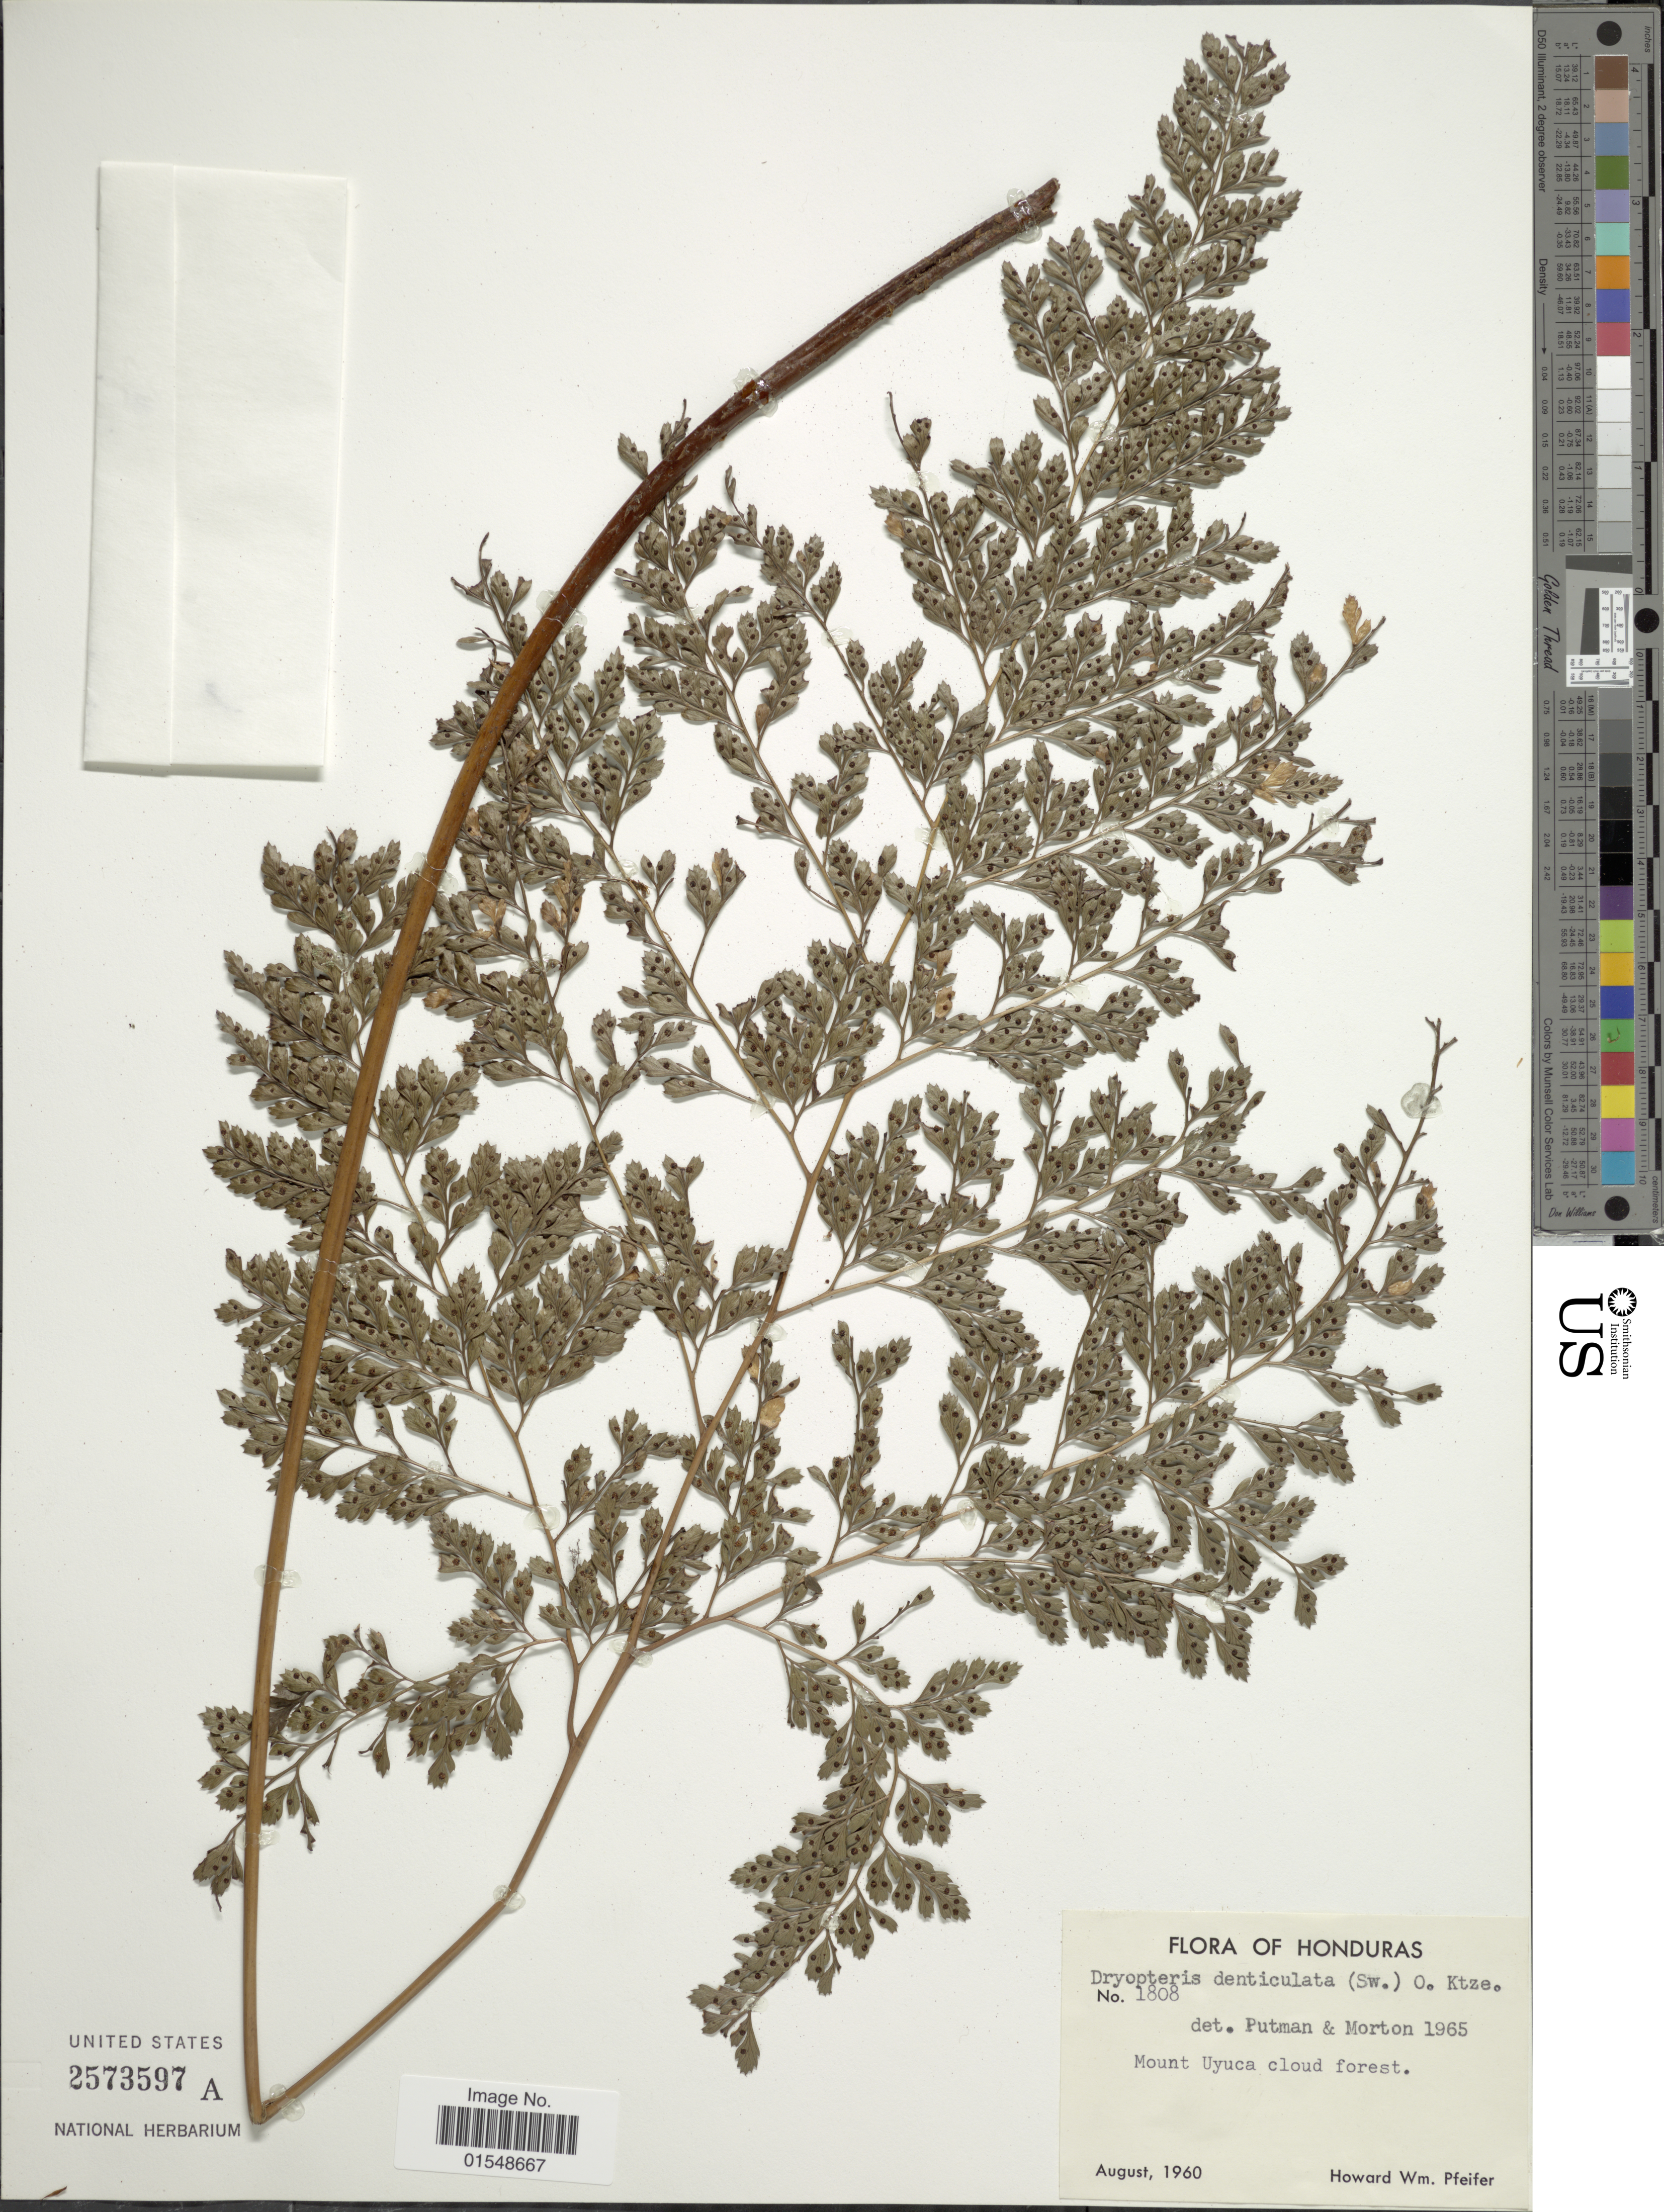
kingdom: Plantae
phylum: Tracheophyta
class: Polypodiopsida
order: Polypodiales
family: Dryopteridaceae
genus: Arachniodes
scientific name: Arachniodes denticulata var. jucunda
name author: (Fée) Lellinger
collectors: H. W. Pfeifer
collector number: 1808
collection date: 1960-08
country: Honduras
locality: Mount Uyuca cloud forest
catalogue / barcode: US 2573597A